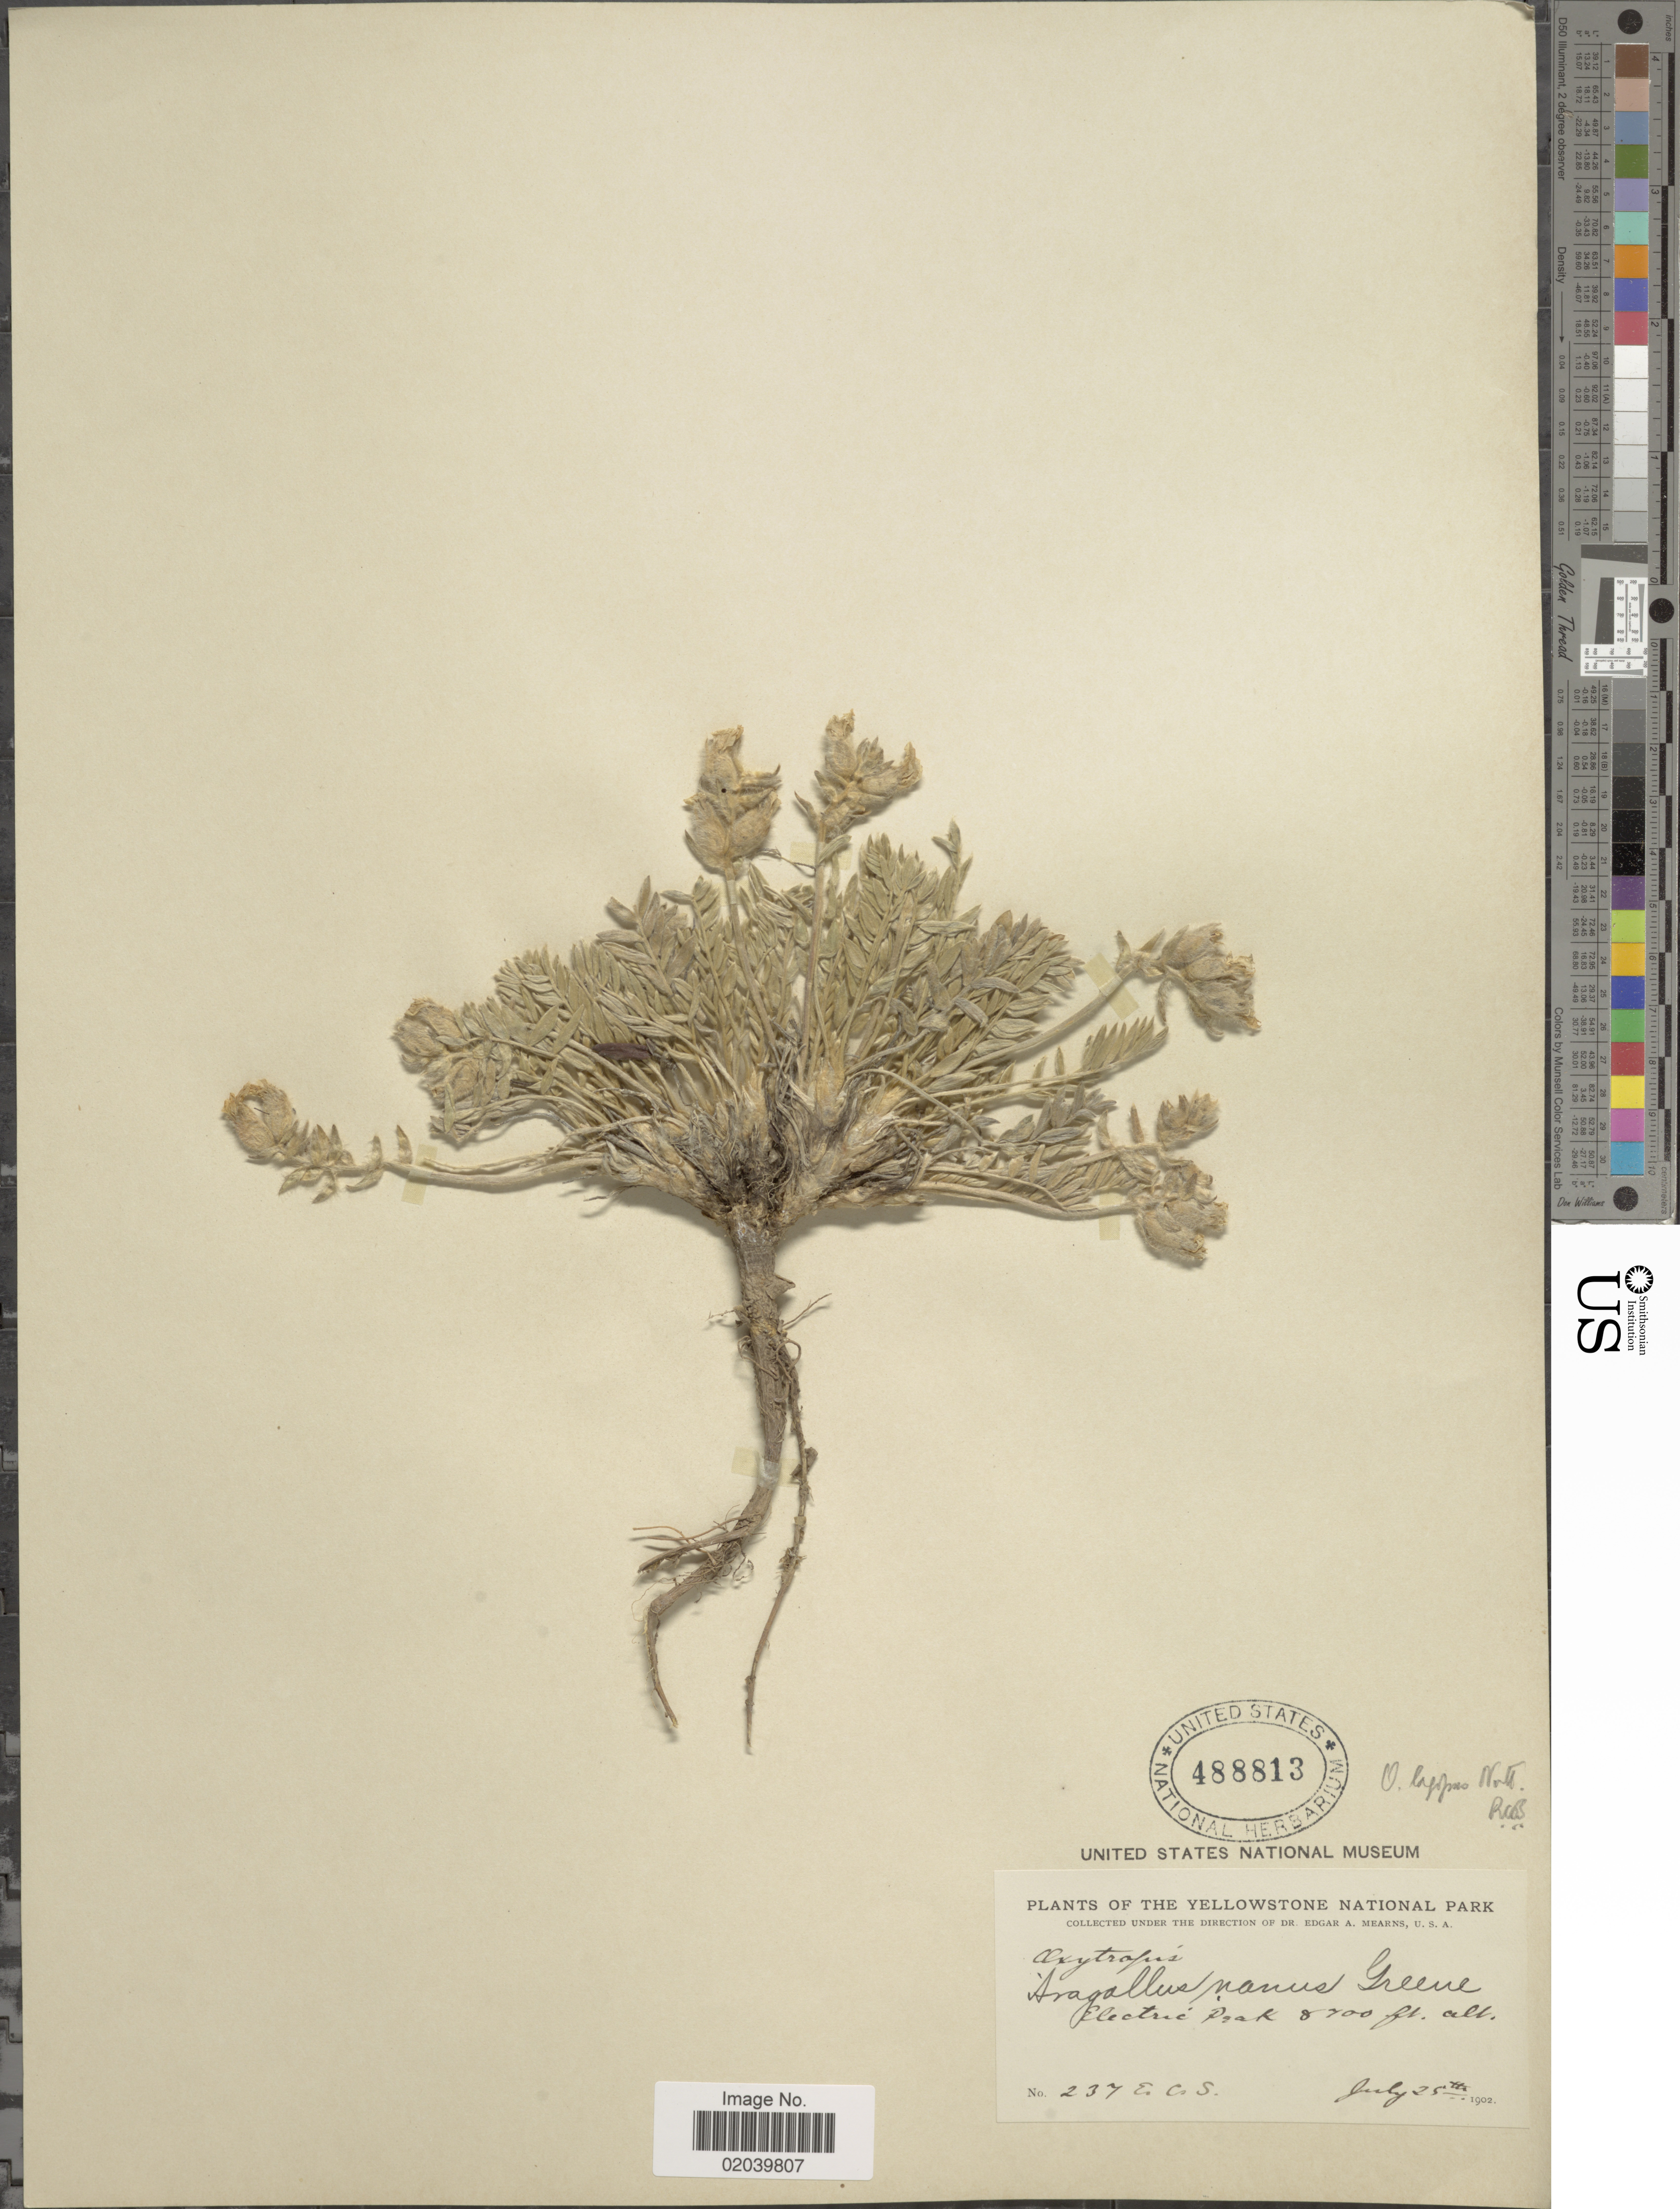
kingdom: Plantae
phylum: Tracheophyta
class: Magnoliopsida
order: Fabales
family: Fabaceae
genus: Oxytropis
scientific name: Oxytropis lagopus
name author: Nutt.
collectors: E. C. Smith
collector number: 237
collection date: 1902-07-25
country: United States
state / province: Montana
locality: Yellowstone National Park. Electric Peak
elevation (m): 2652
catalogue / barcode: US 488813